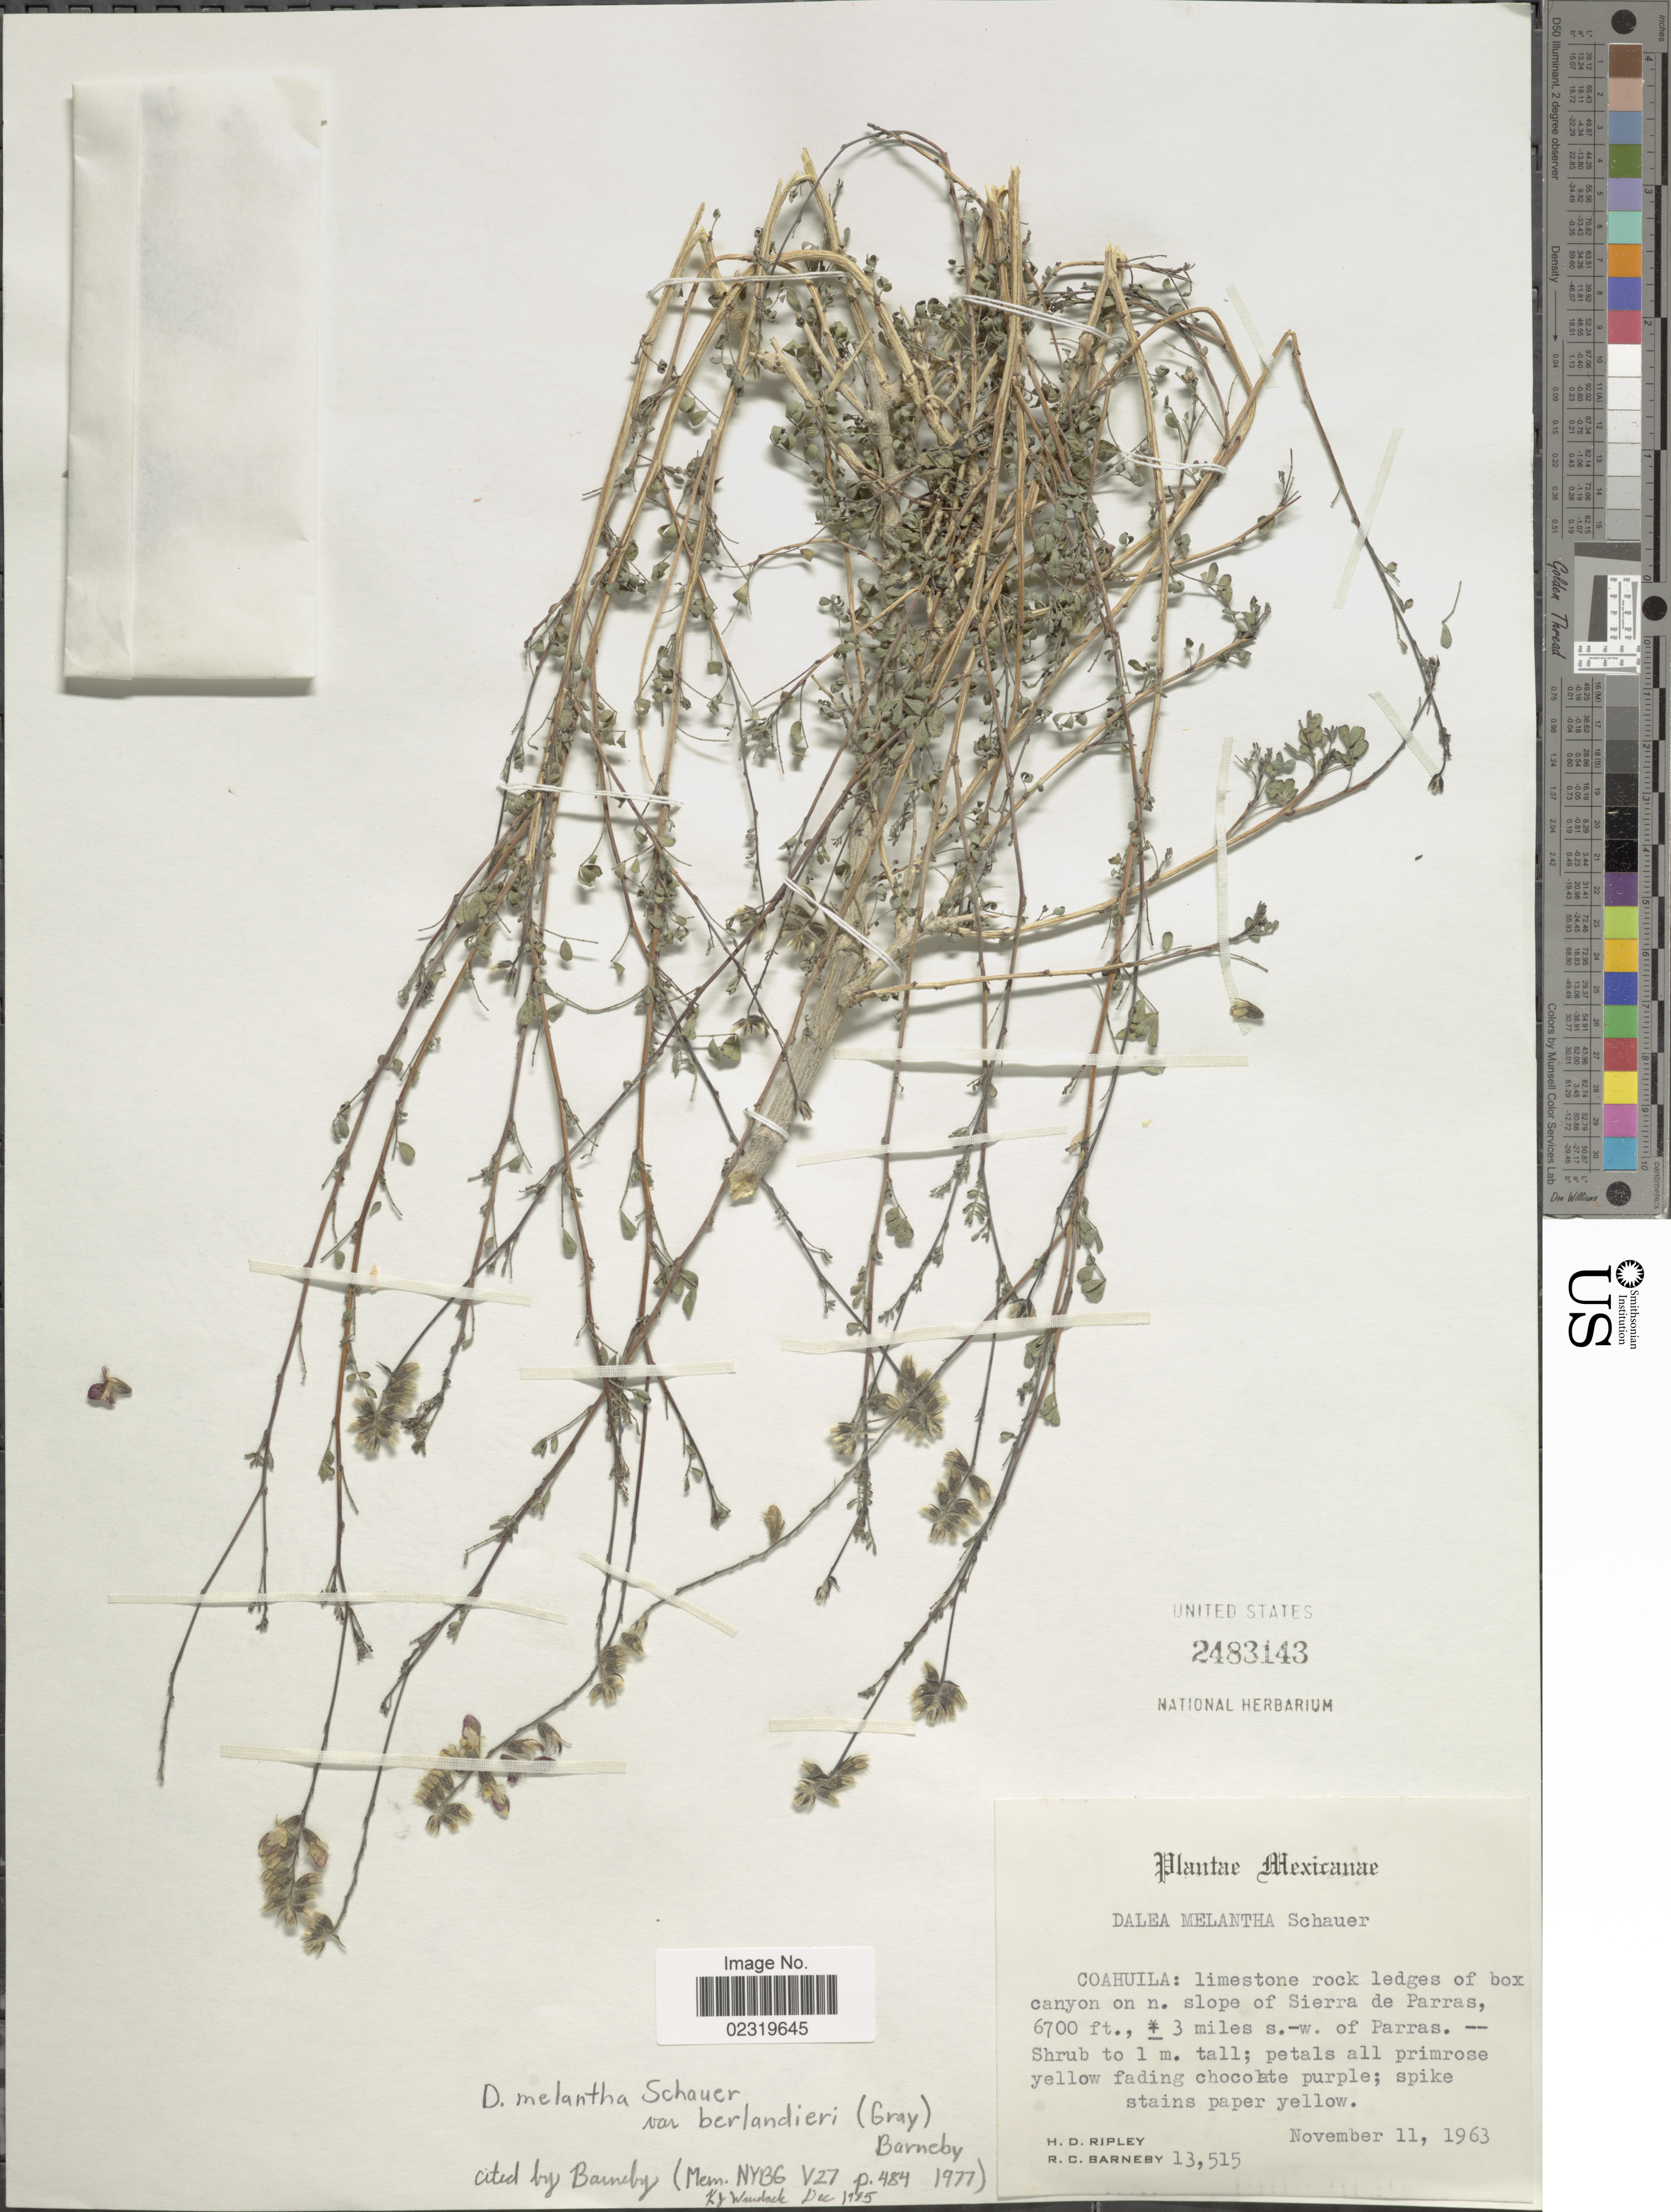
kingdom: Plantae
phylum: Tracheophyta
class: Magnoliopsida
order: Fabales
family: Fabaceae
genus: Dalea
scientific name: Dalea melantha var. berlandieri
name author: (A. Gray) Barneby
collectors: H. Ripley & R. C. Barneby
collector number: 13515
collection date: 1963-11-11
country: Mexico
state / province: Coahuila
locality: N. slope of Sierra de Parras, 3 miles s.-w. of Parras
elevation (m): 2042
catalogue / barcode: US 2483143